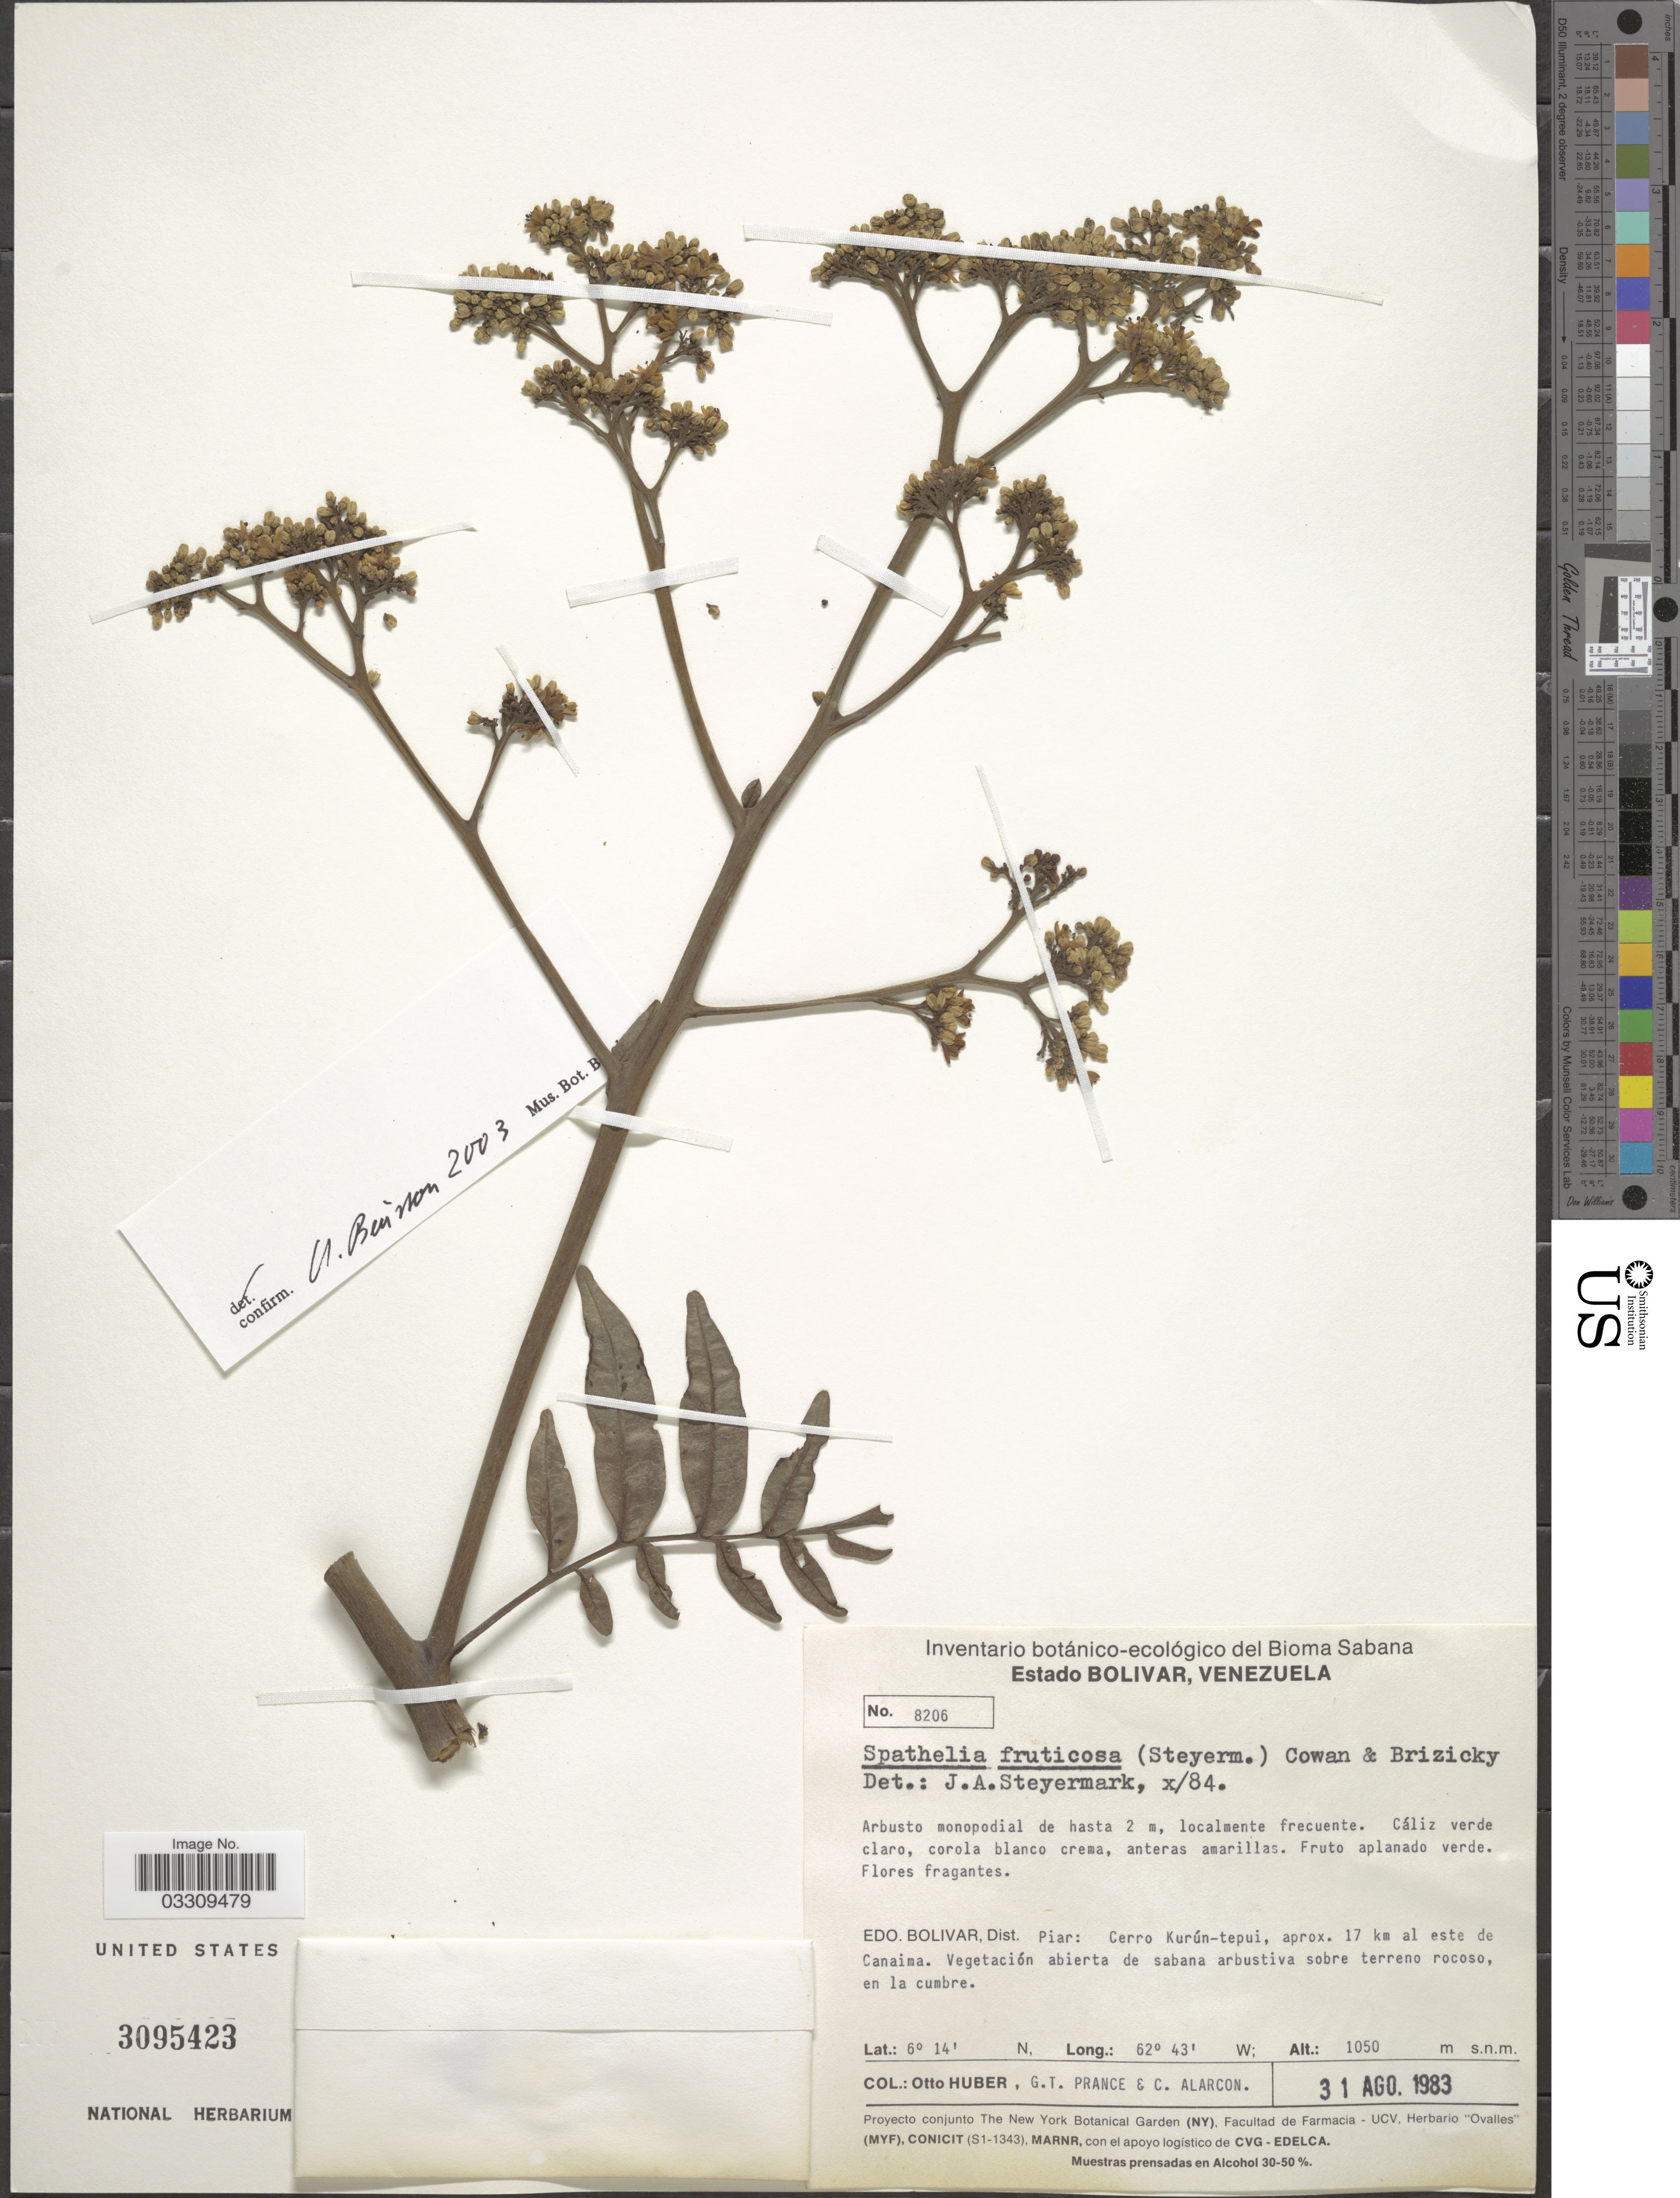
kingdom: Plantae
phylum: Tracheophyta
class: Magnoliopsida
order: Sapindales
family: Rutaceae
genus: Sohnreyia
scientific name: Sohnreyia ulei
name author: (Engl. ex Harms) Appelhans & Kessler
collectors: O. Huber, G. T. Prance & C. Alarcon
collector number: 8206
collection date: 1983-08-31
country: Venezuela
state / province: Bolivar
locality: Dist. Piar: Cerro Kurún-tepui, aprox. 17 km al este de Canaima.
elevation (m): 1050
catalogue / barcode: US 3095423